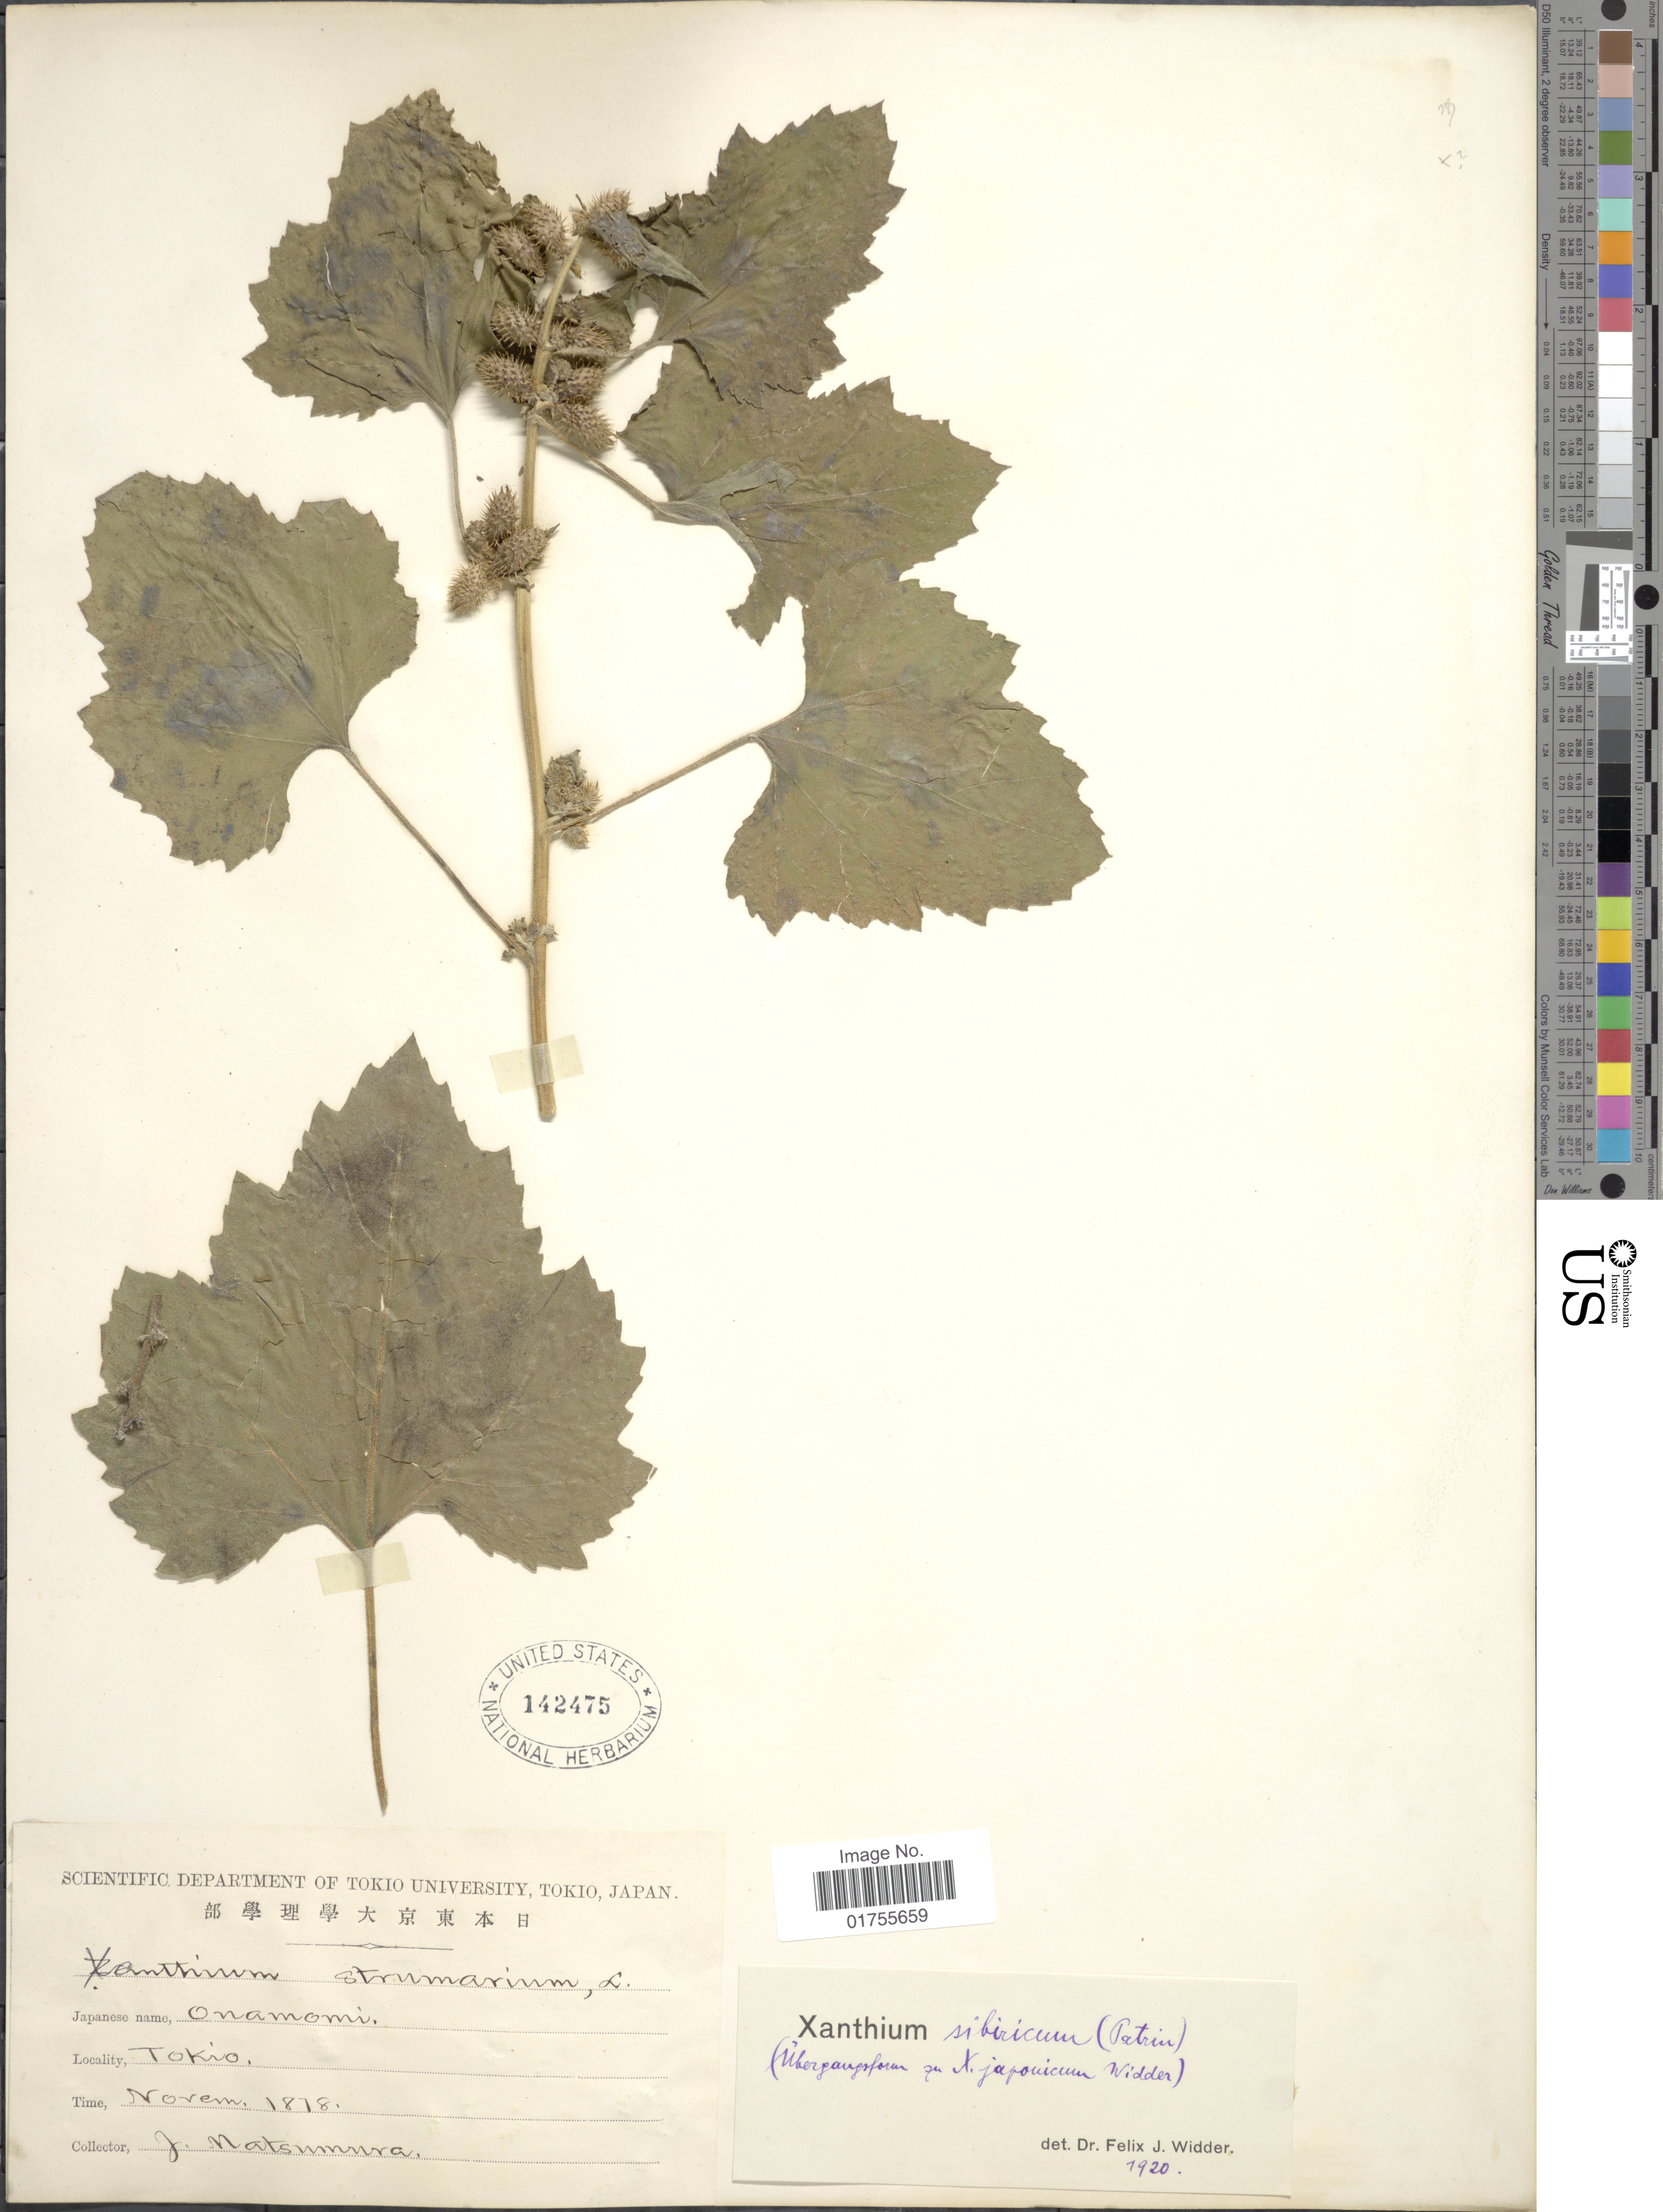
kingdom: Plantae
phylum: Tracheophyta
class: Magnoliopsida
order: Asterales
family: Asteraceae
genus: Xanthium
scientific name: Xanthium sibiricum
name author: L.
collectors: J. Matsumura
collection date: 1878-11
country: Japan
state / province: Tokyo, Federal City of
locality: Tokio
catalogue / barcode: US 142475